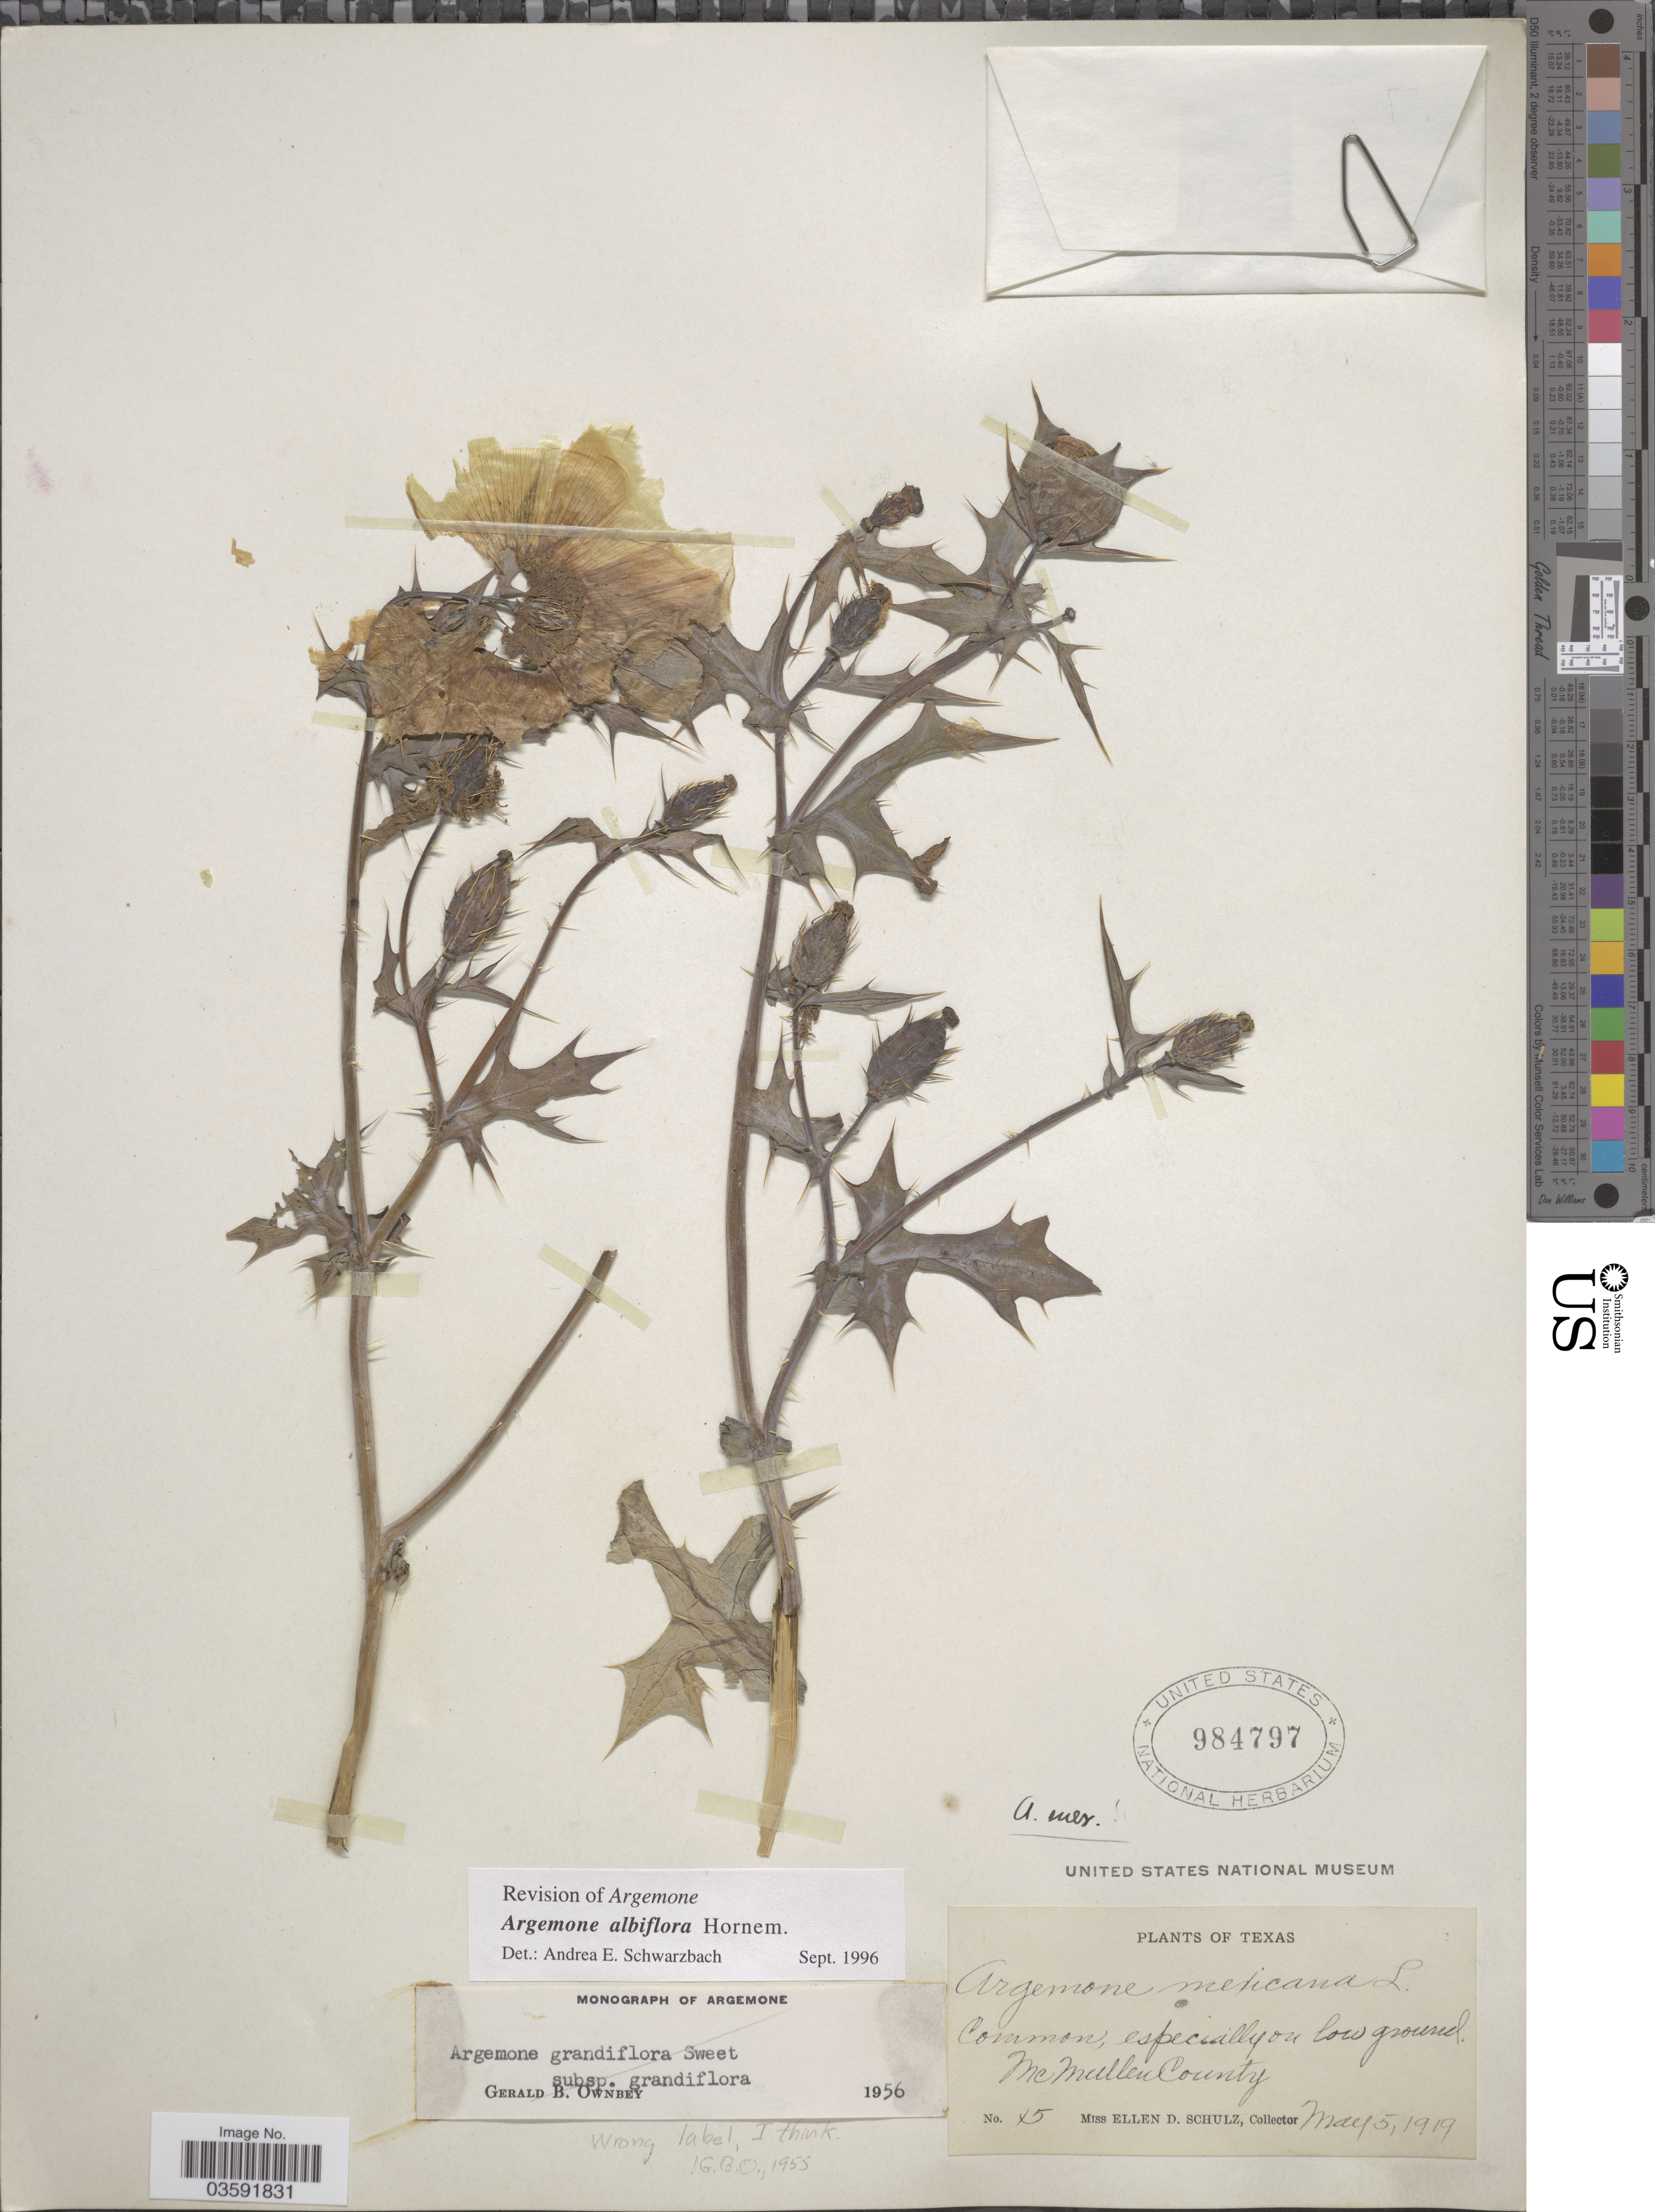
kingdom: Plantae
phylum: Tracheophyta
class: Magnoliopsida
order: Ranunculales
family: Papaveraceae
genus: Argemone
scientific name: Argemone albiflora subsp. albiflora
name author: Hornem.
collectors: E. D. Schulz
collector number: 45*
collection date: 1919-05-05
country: United States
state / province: Texas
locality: McMullen County.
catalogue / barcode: US 984797